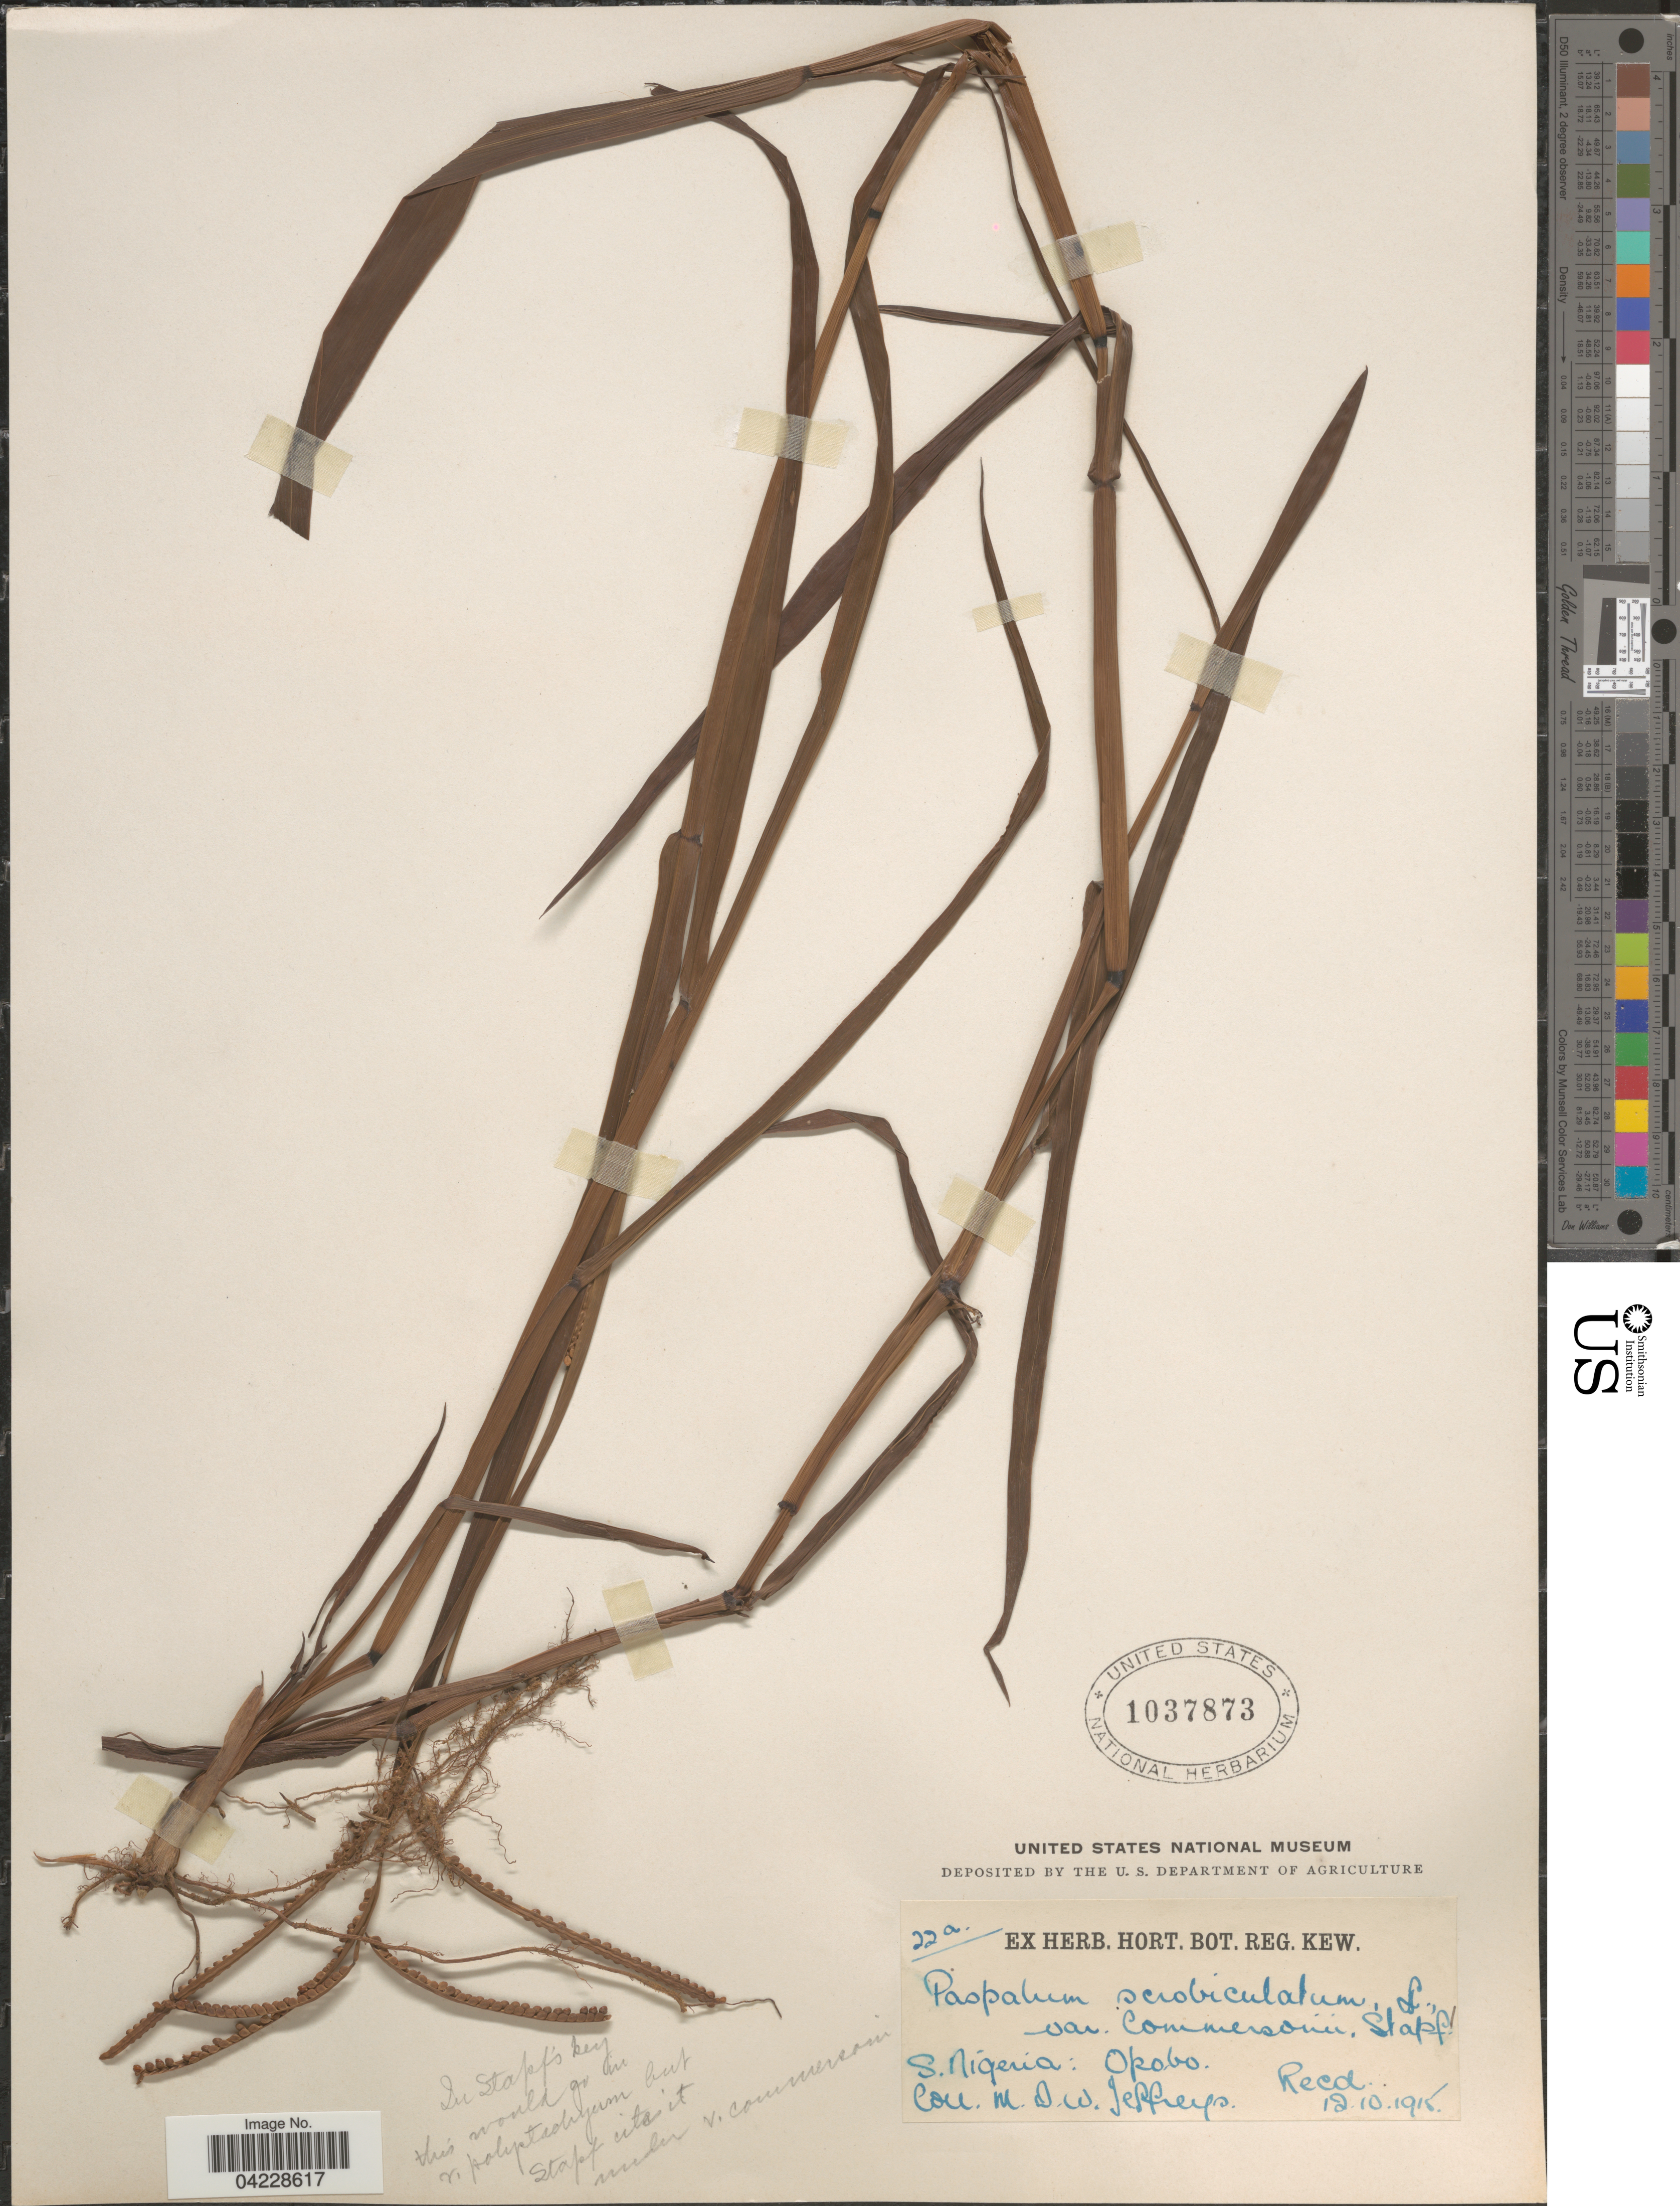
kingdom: Plantae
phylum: Tracheophyta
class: Liliopsida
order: Poales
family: Poaceae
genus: Paspalum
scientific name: Paspalum scrobiculatum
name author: L.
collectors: M. Jeffreys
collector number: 22a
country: Nigeria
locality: S. Nigeria: Okobo.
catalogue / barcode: US 1037873